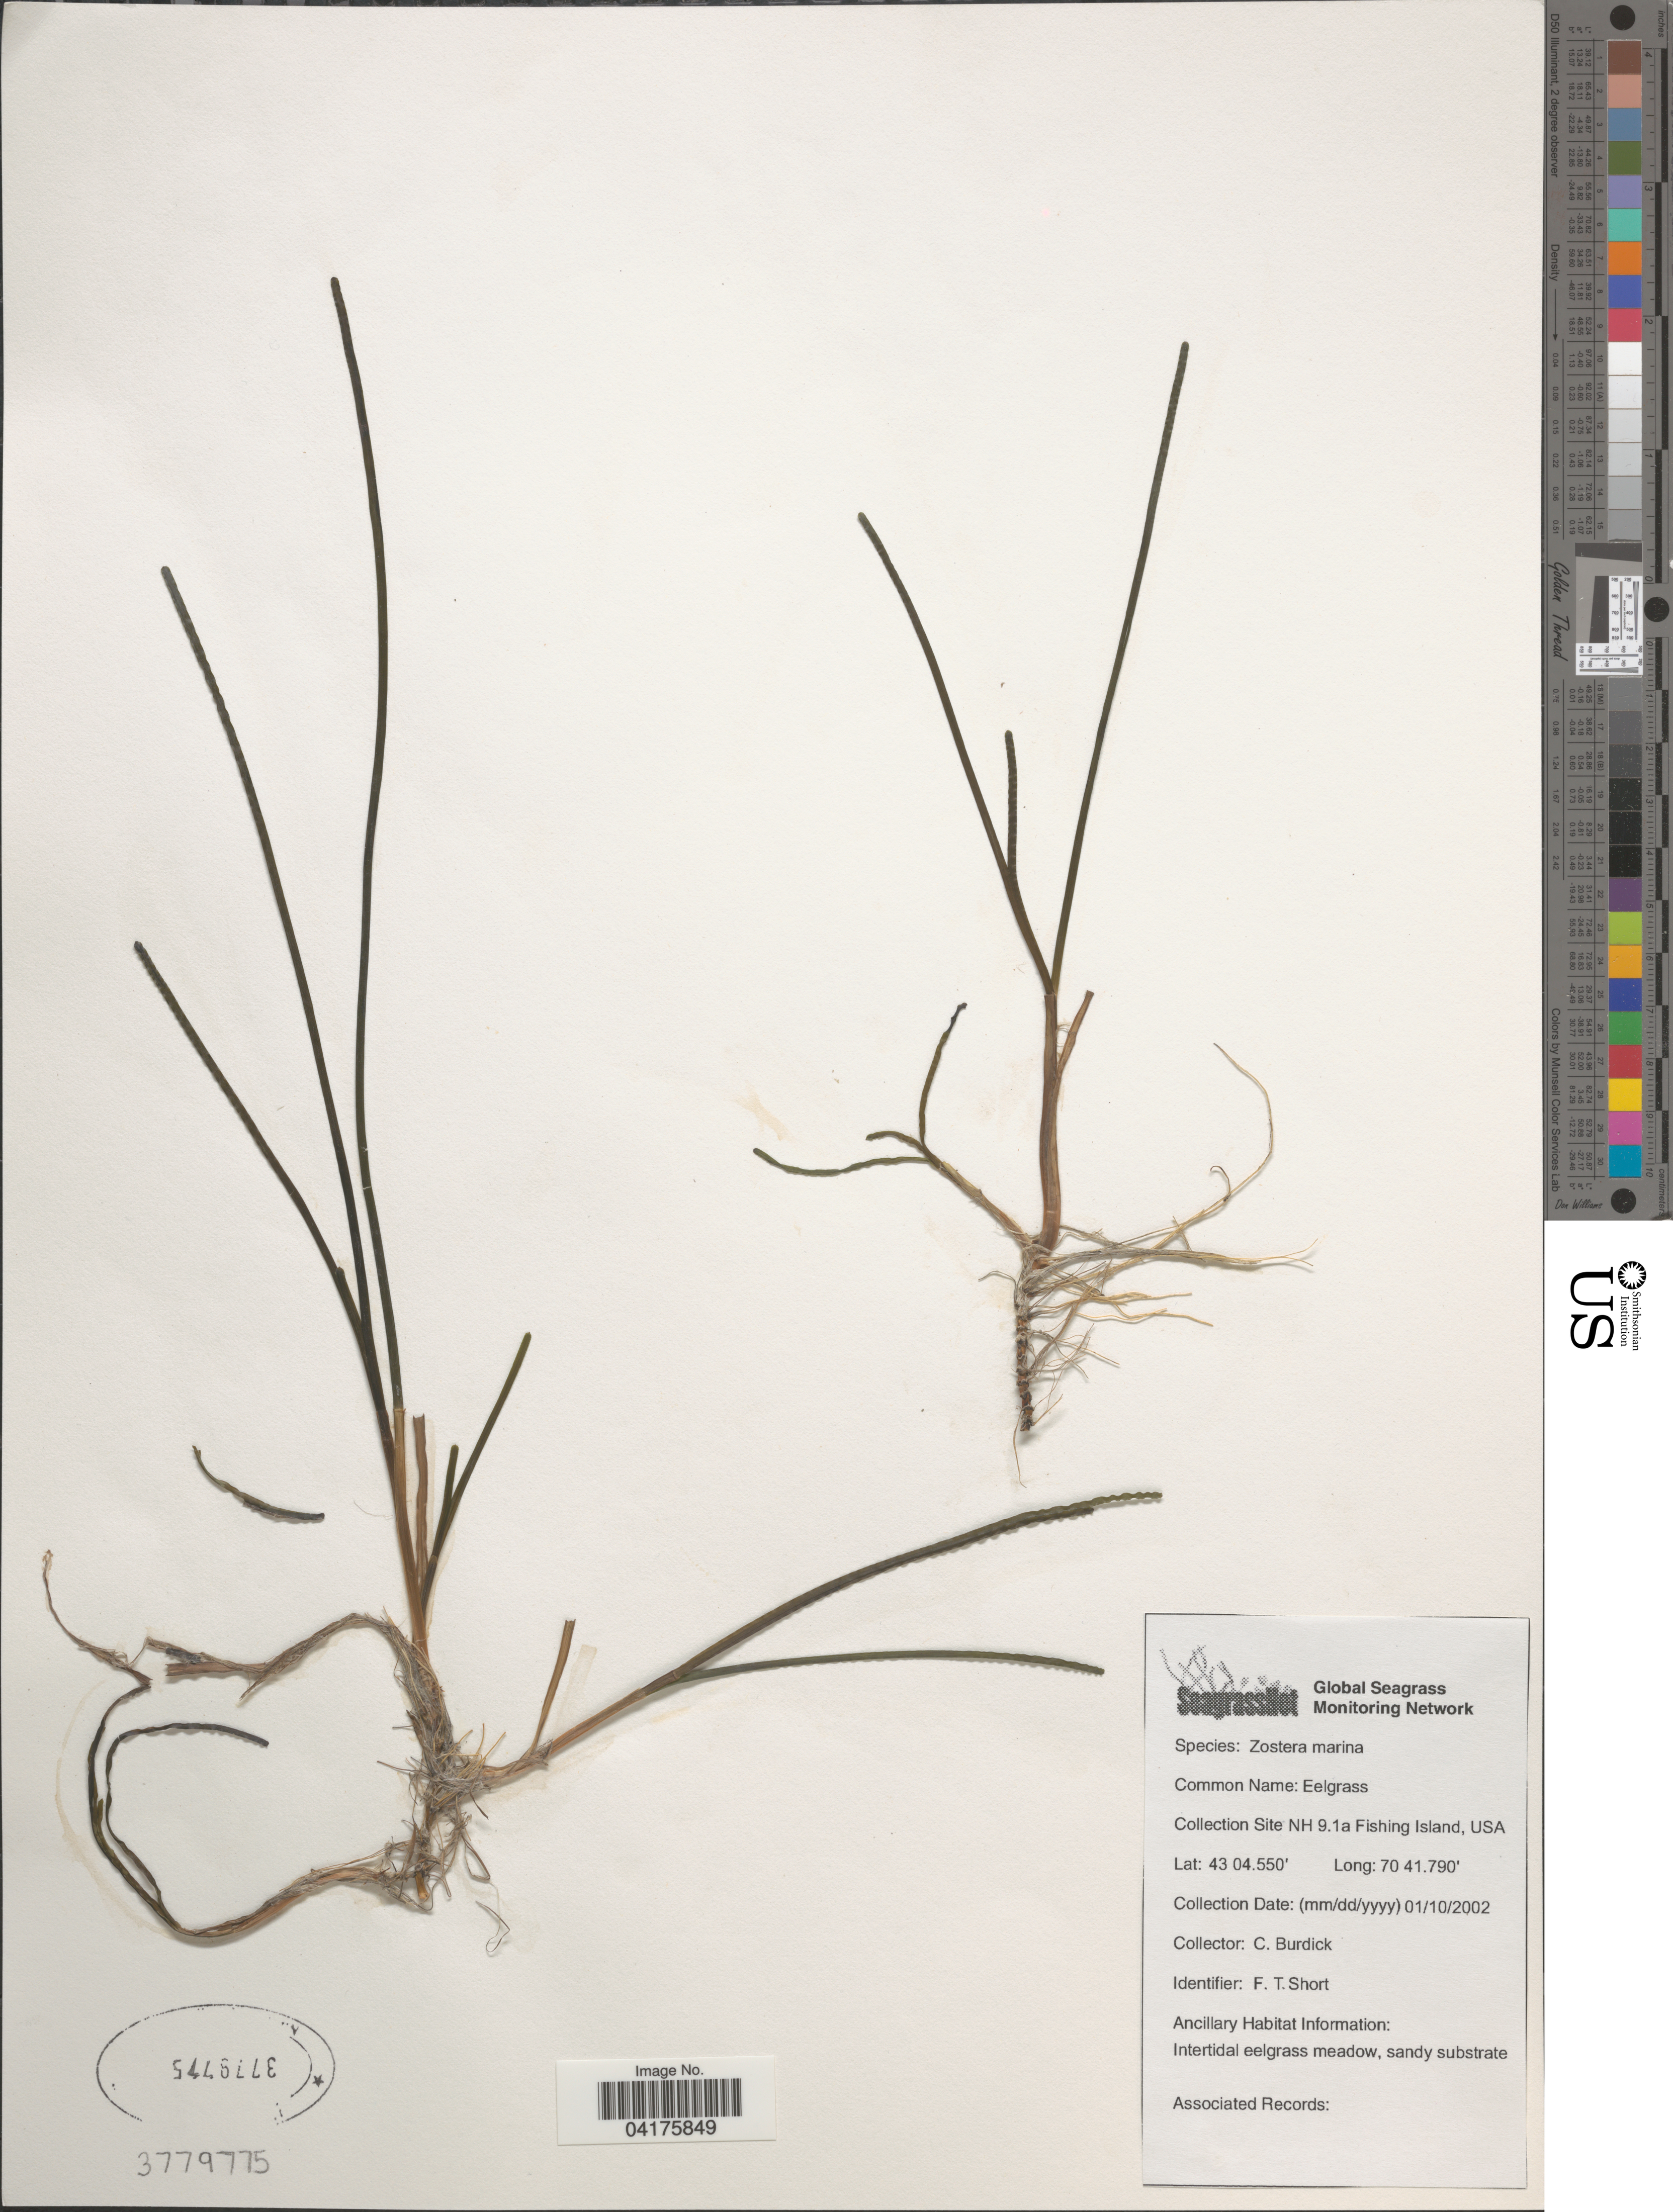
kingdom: Plantae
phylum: Tracheophyta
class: Liliopsida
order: Alismatales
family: Zosteraceae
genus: Zostera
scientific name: Zostera marina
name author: L.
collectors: C. Burdick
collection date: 2002-01-10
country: United States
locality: NH 9.1a Fishing Island.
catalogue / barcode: US 3779775